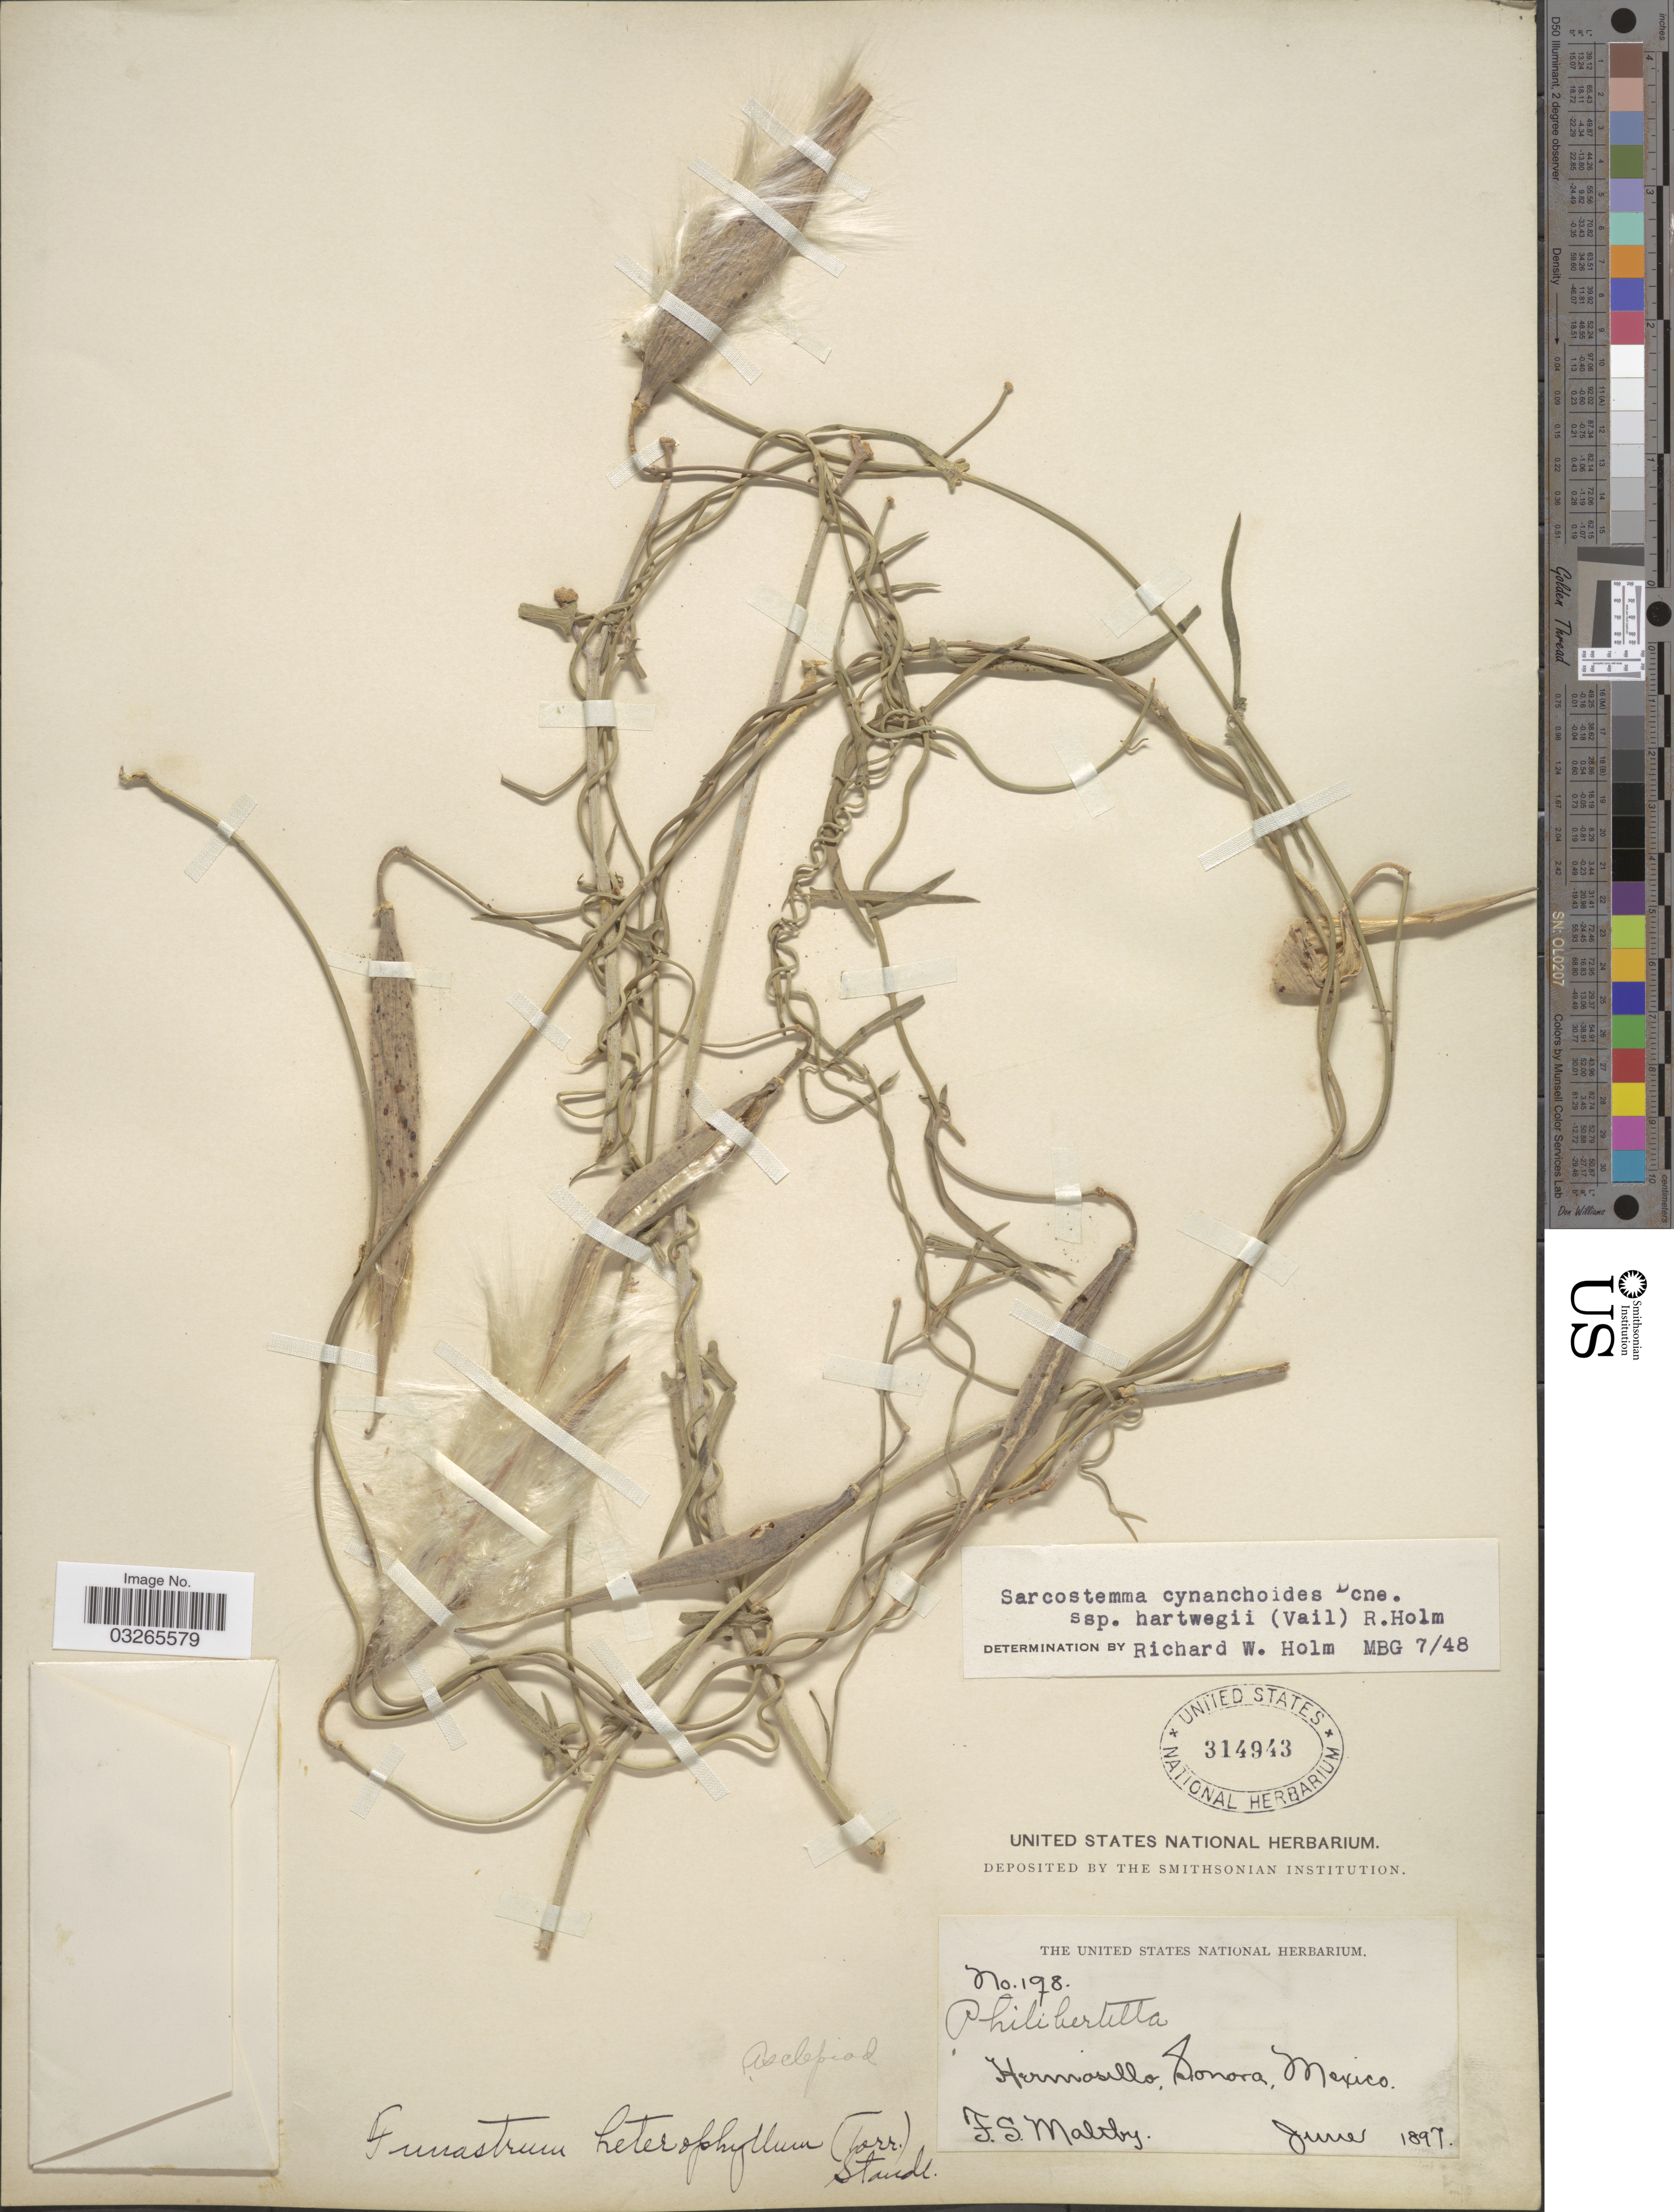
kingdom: Plantae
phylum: Tracheophyta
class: Magnoliopsida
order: Gentianales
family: Apocynaceae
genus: Sarcostemma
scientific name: Sarcostemma cynanchoides subsp. hartwegii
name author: (Vail) R.W. Holm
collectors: F. S. Maltby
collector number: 198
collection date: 1897-06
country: Mexico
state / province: Sonora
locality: Hermosillo, Sonora, Mexico.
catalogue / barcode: US 314943